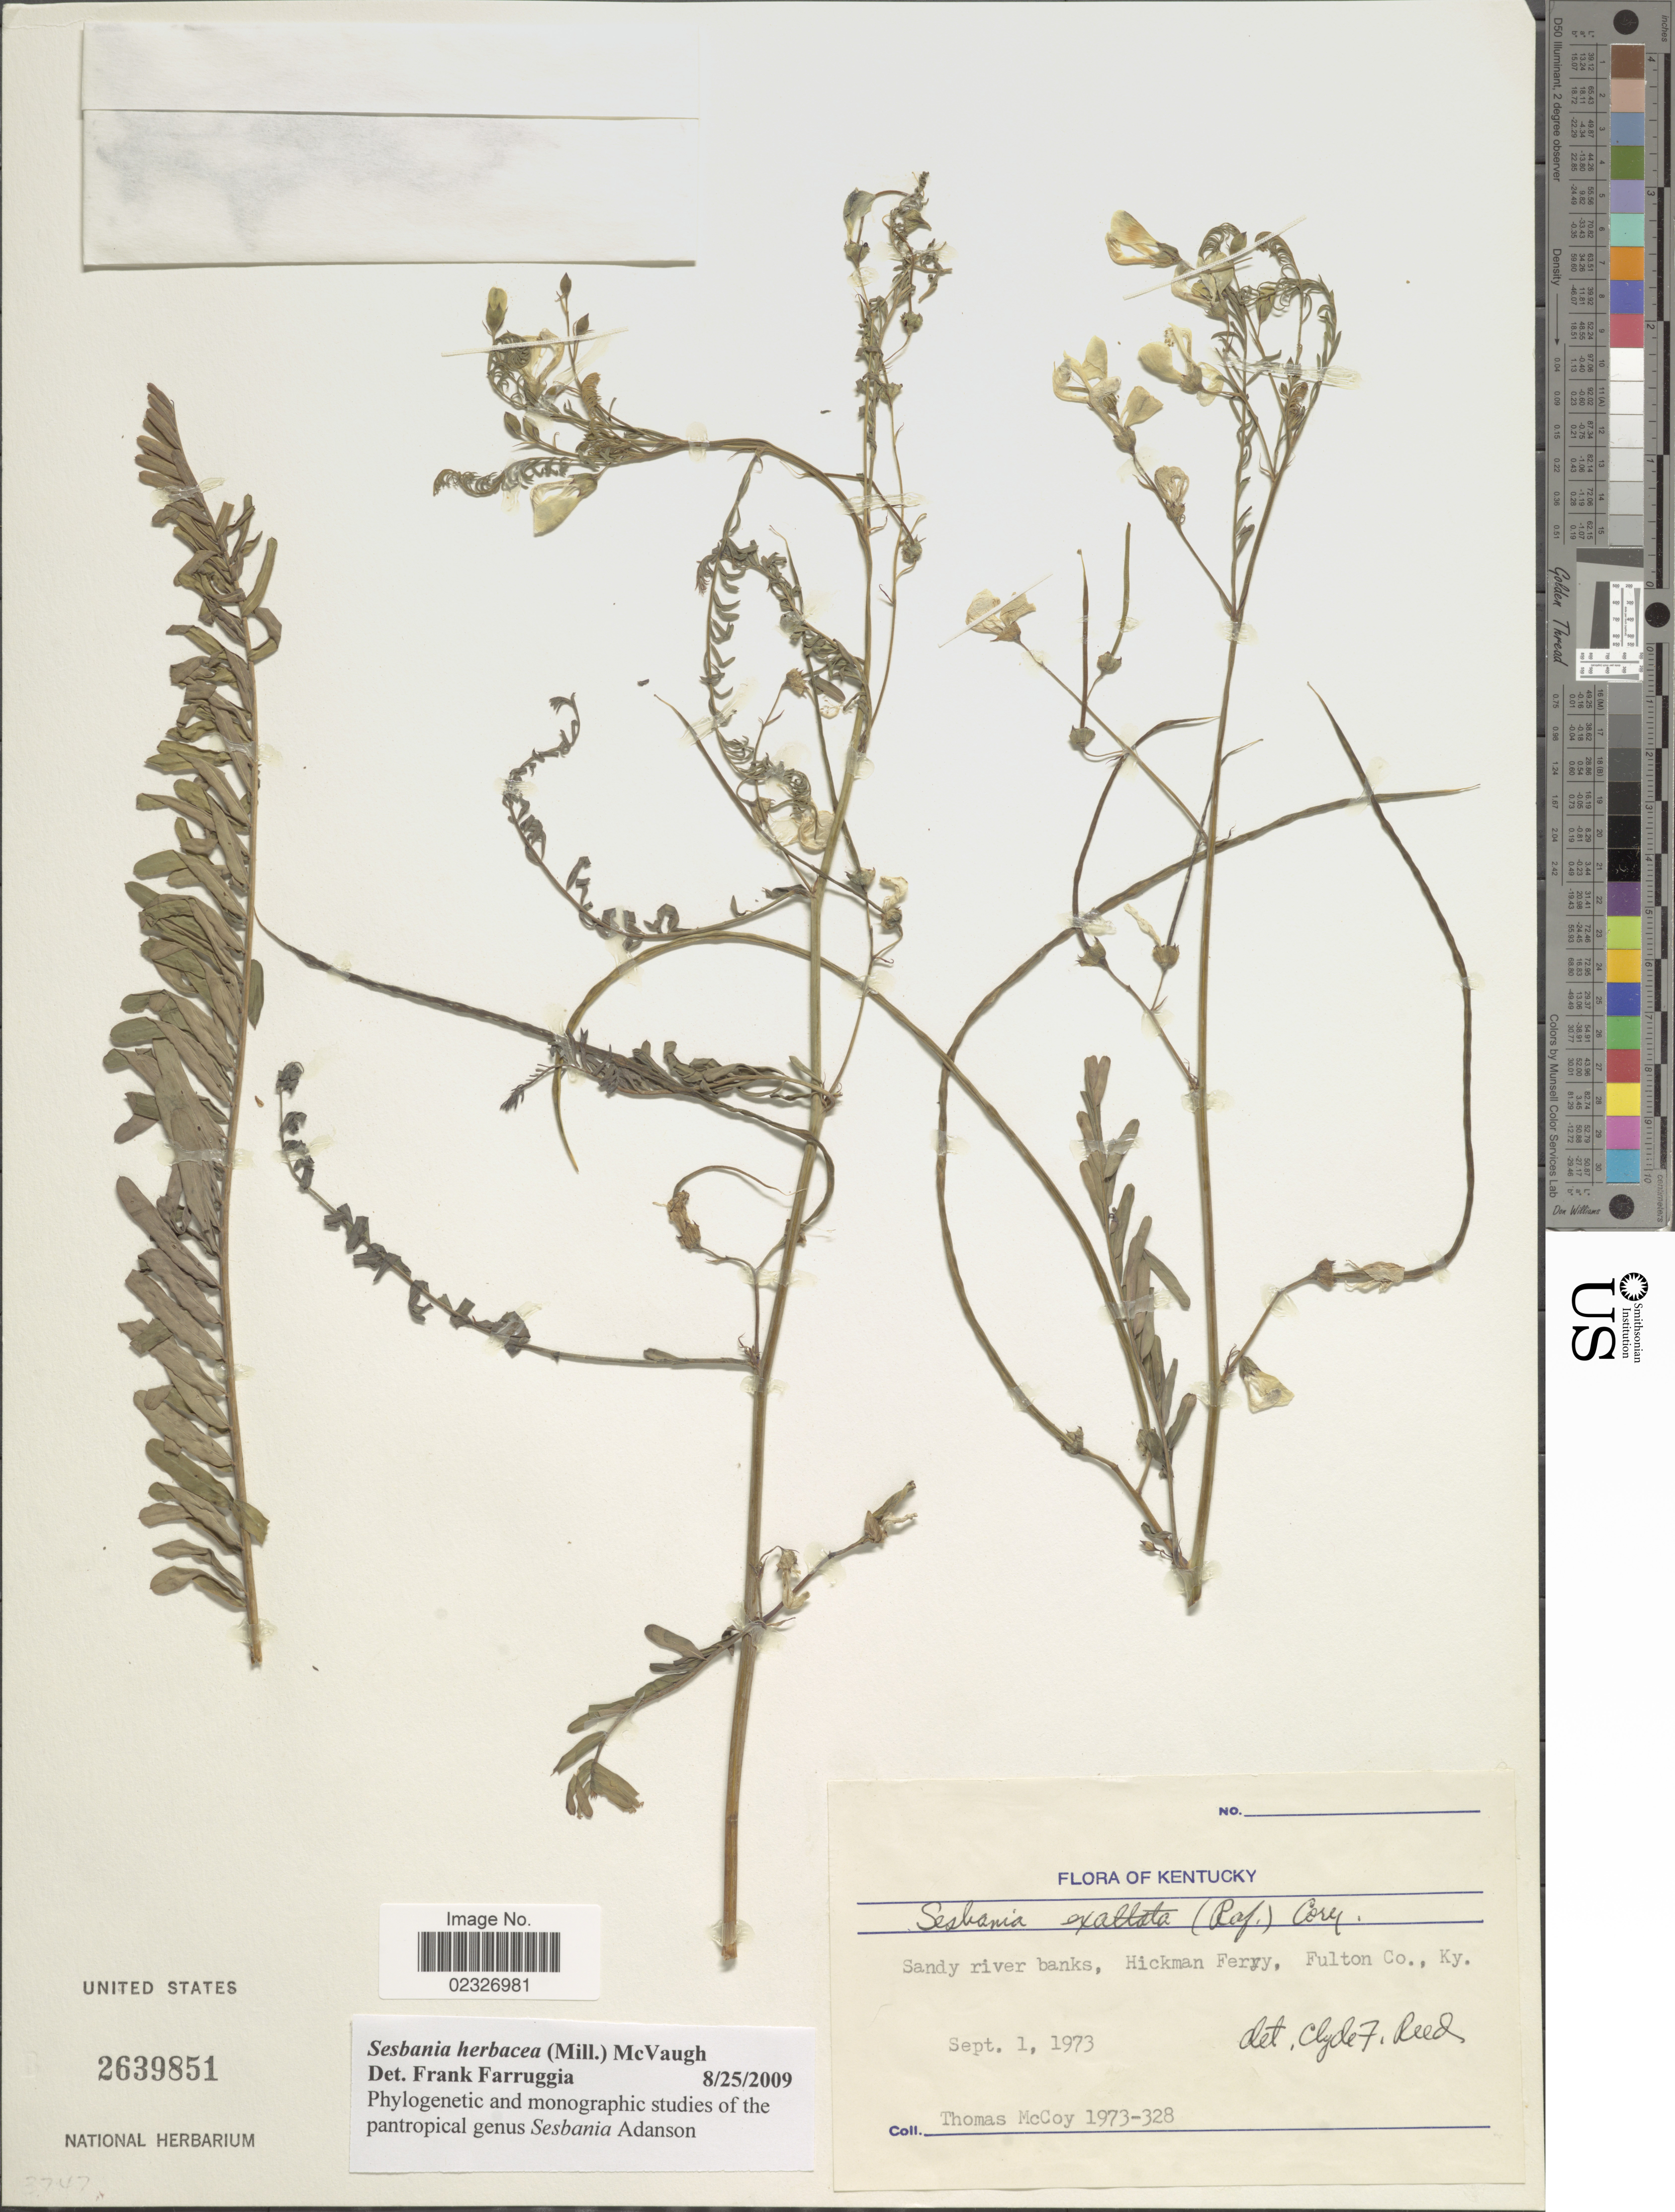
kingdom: Plantae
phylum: Tracheophyta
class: Magnoliopsida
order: Fabales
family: Fabaceae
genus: Sesbania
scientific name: Sesbania herbacea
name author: (Mill.) McVaugh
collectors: T. N. McCoy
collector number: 328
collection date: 1973-09-01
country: United States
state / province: Kentucky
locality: Hickman Ferry, Fulton Co. Ky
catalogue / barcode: US 2639851